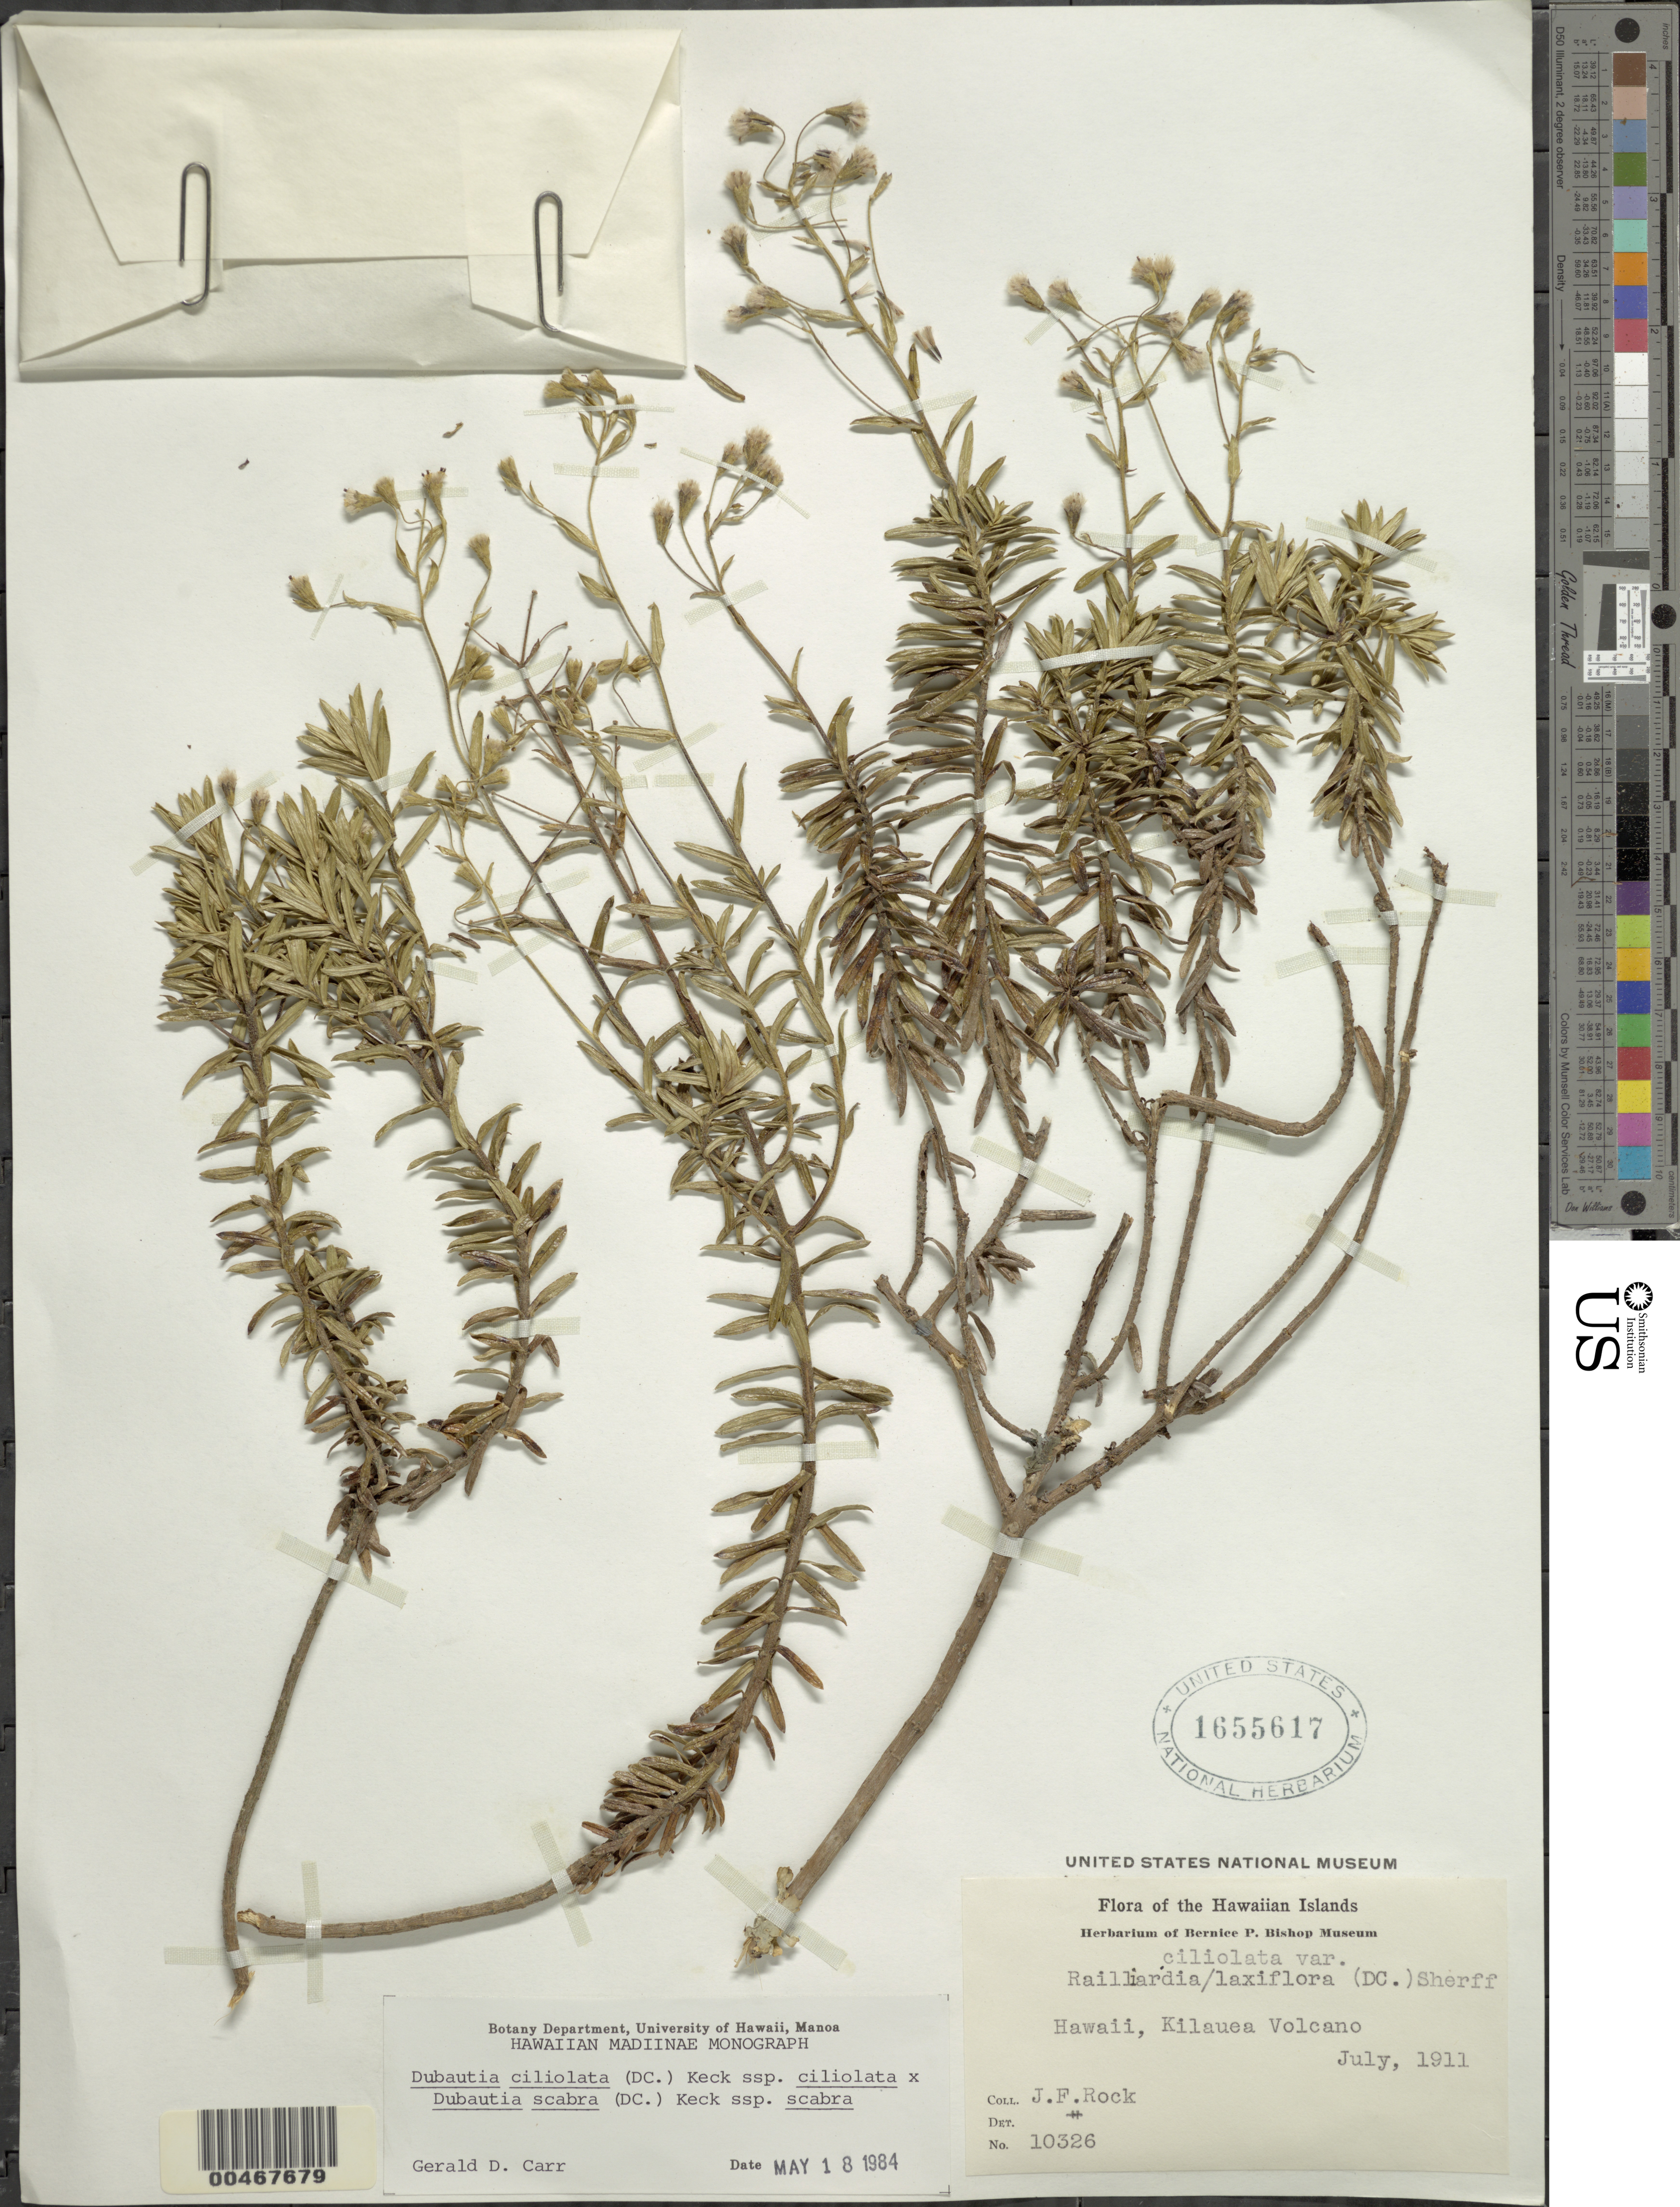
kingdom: Plantae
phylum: Tracheophyta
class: Magnoliopsida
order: Asterales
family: Asteraceae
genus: Dubautia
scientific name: Dubautia ciliolata subsp. ciliolata x D. scabra (DC.) D.D. Keck subsp. scabra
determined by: Carr, G. D.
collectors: J. F. Rock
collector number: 10326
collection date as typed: Jul 1911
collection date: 1911-07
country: United States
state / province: Hawaii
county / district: Hawaii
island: Hawaii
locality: Kilauea Volcano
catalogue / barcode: US 1655617